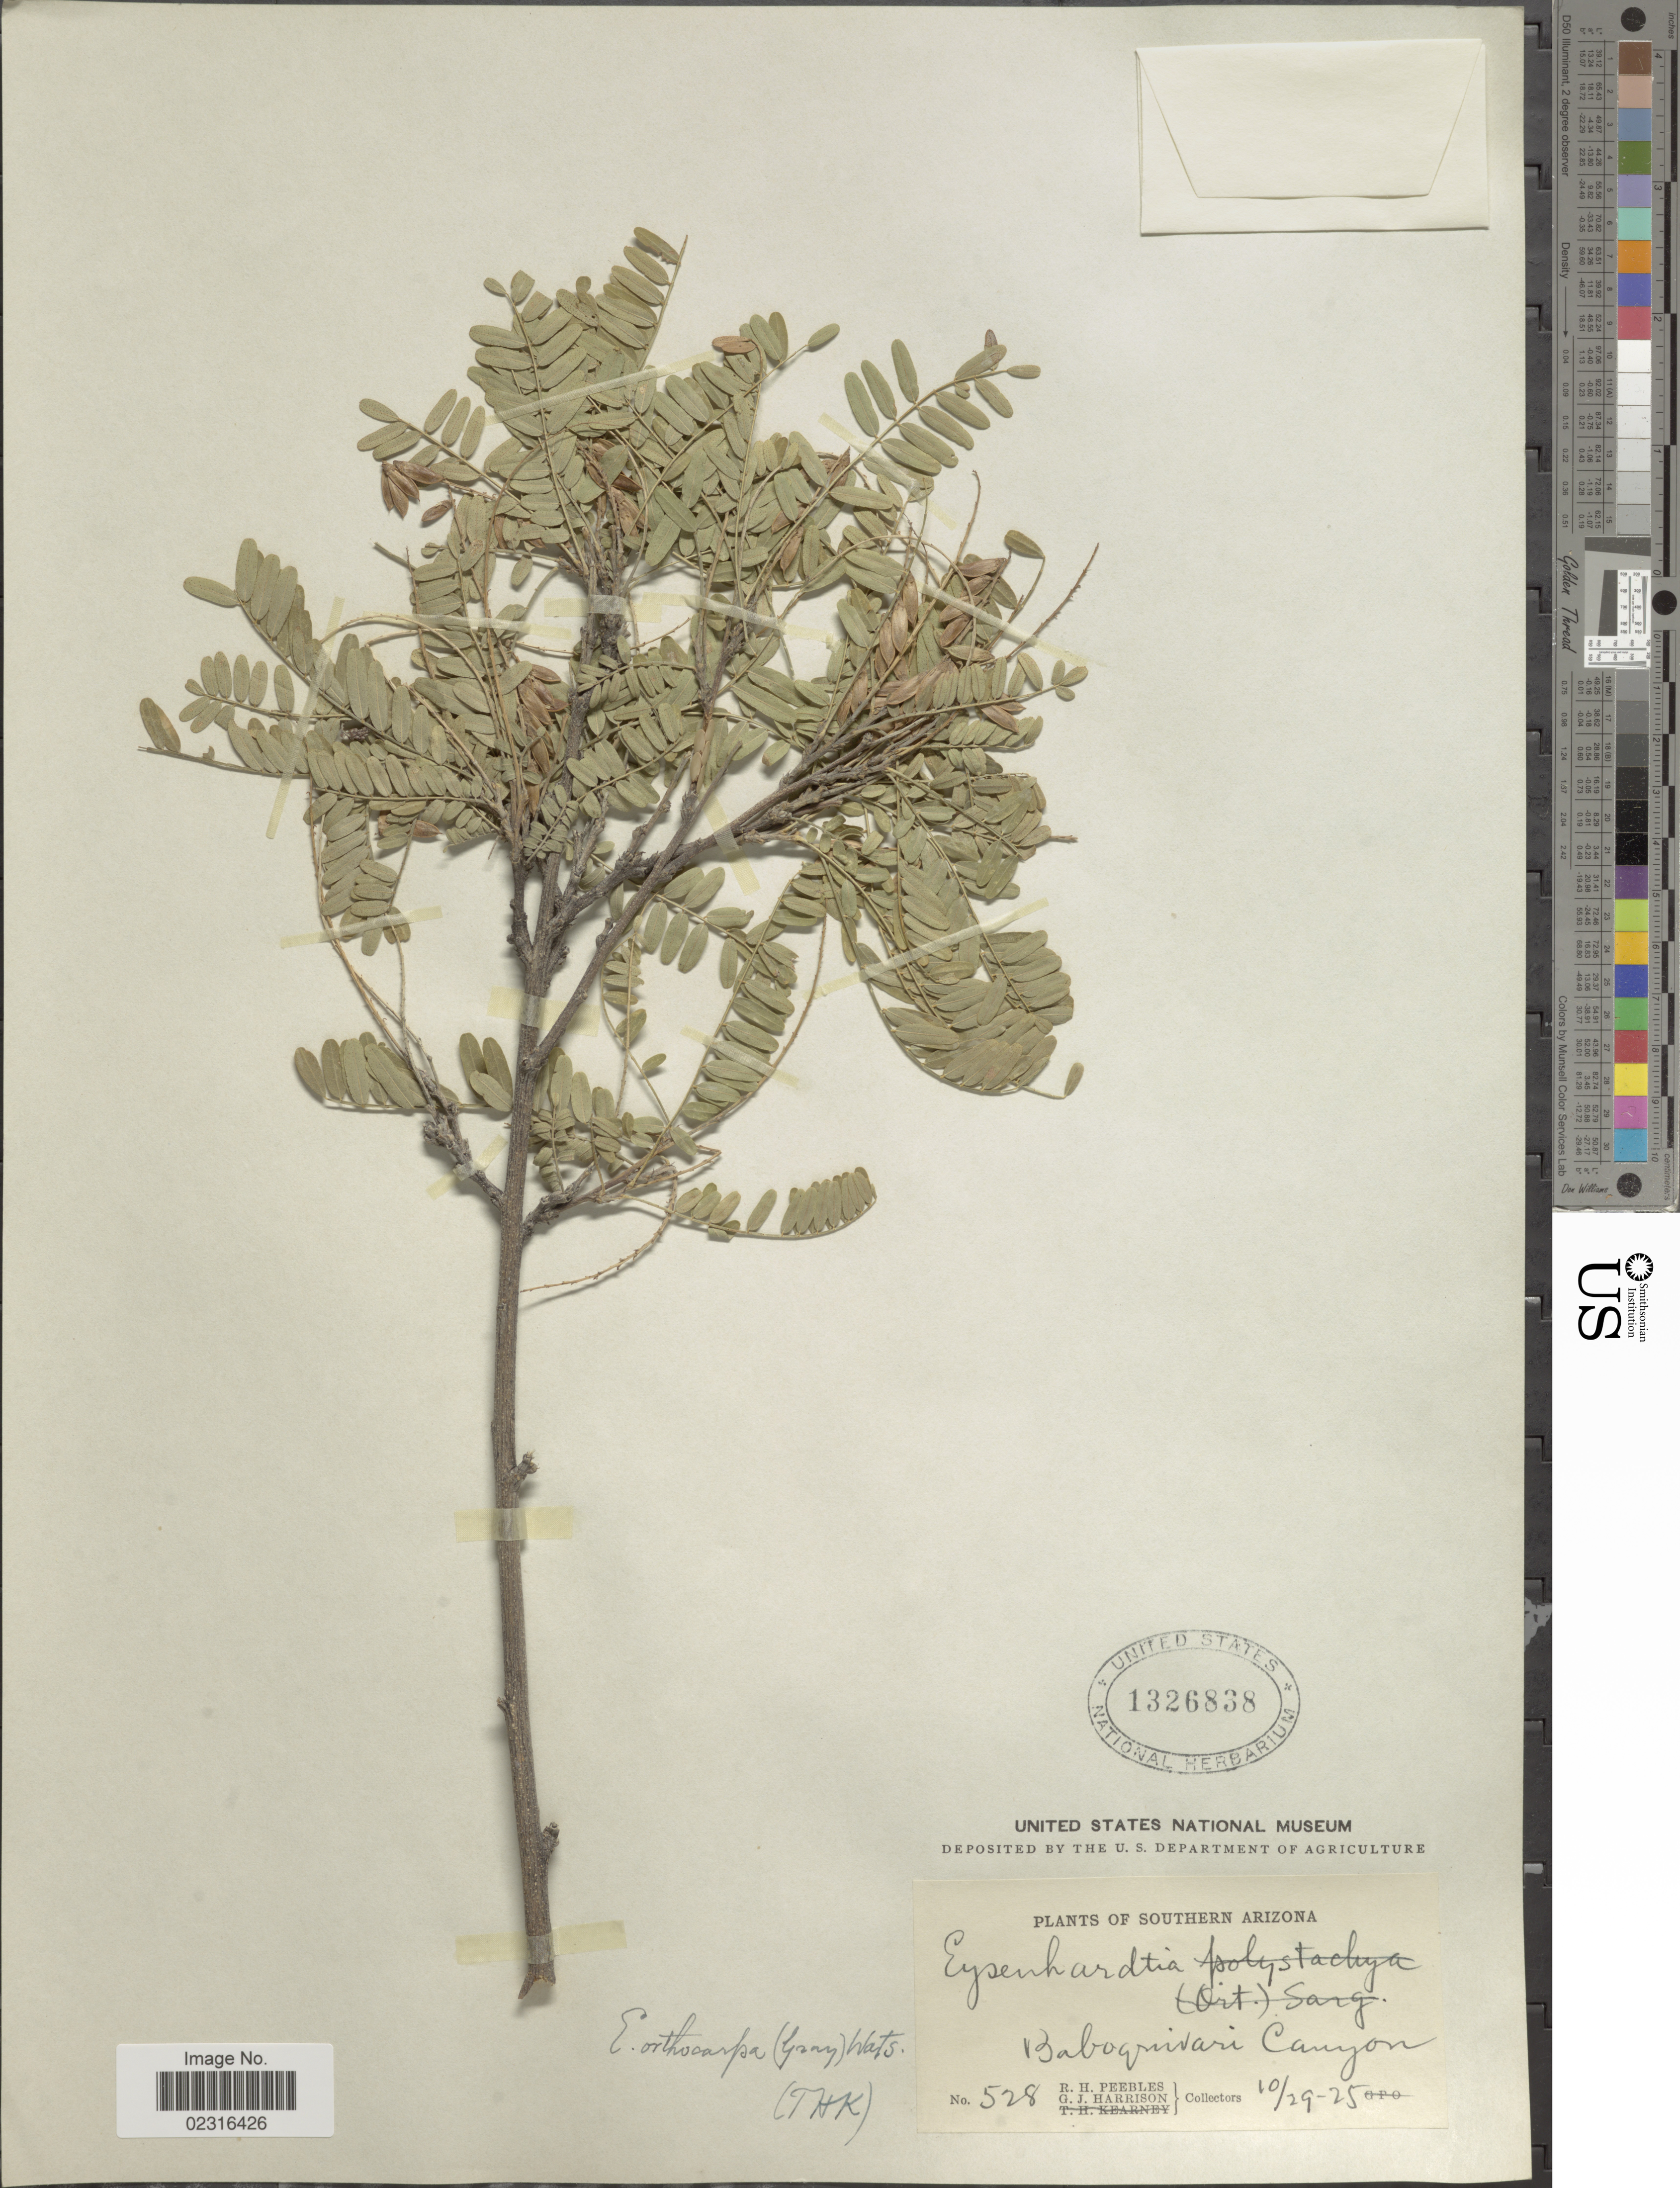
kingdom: Plantae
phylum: Tracheophyta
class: Magnoliopsida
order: Fabales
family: Fabaceae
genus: Eysenhardtia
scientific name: Eysenhardtia orthocarpa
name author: (A. Gray) S. Watson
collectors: R. H. Peebles & G. J. Harrison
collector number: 528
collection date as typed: Transcribed d/m/y: 29/10/25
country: United States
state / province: Arizona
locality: Southern Arizona, Baboquivari Canyon.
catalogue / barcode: US 1326838